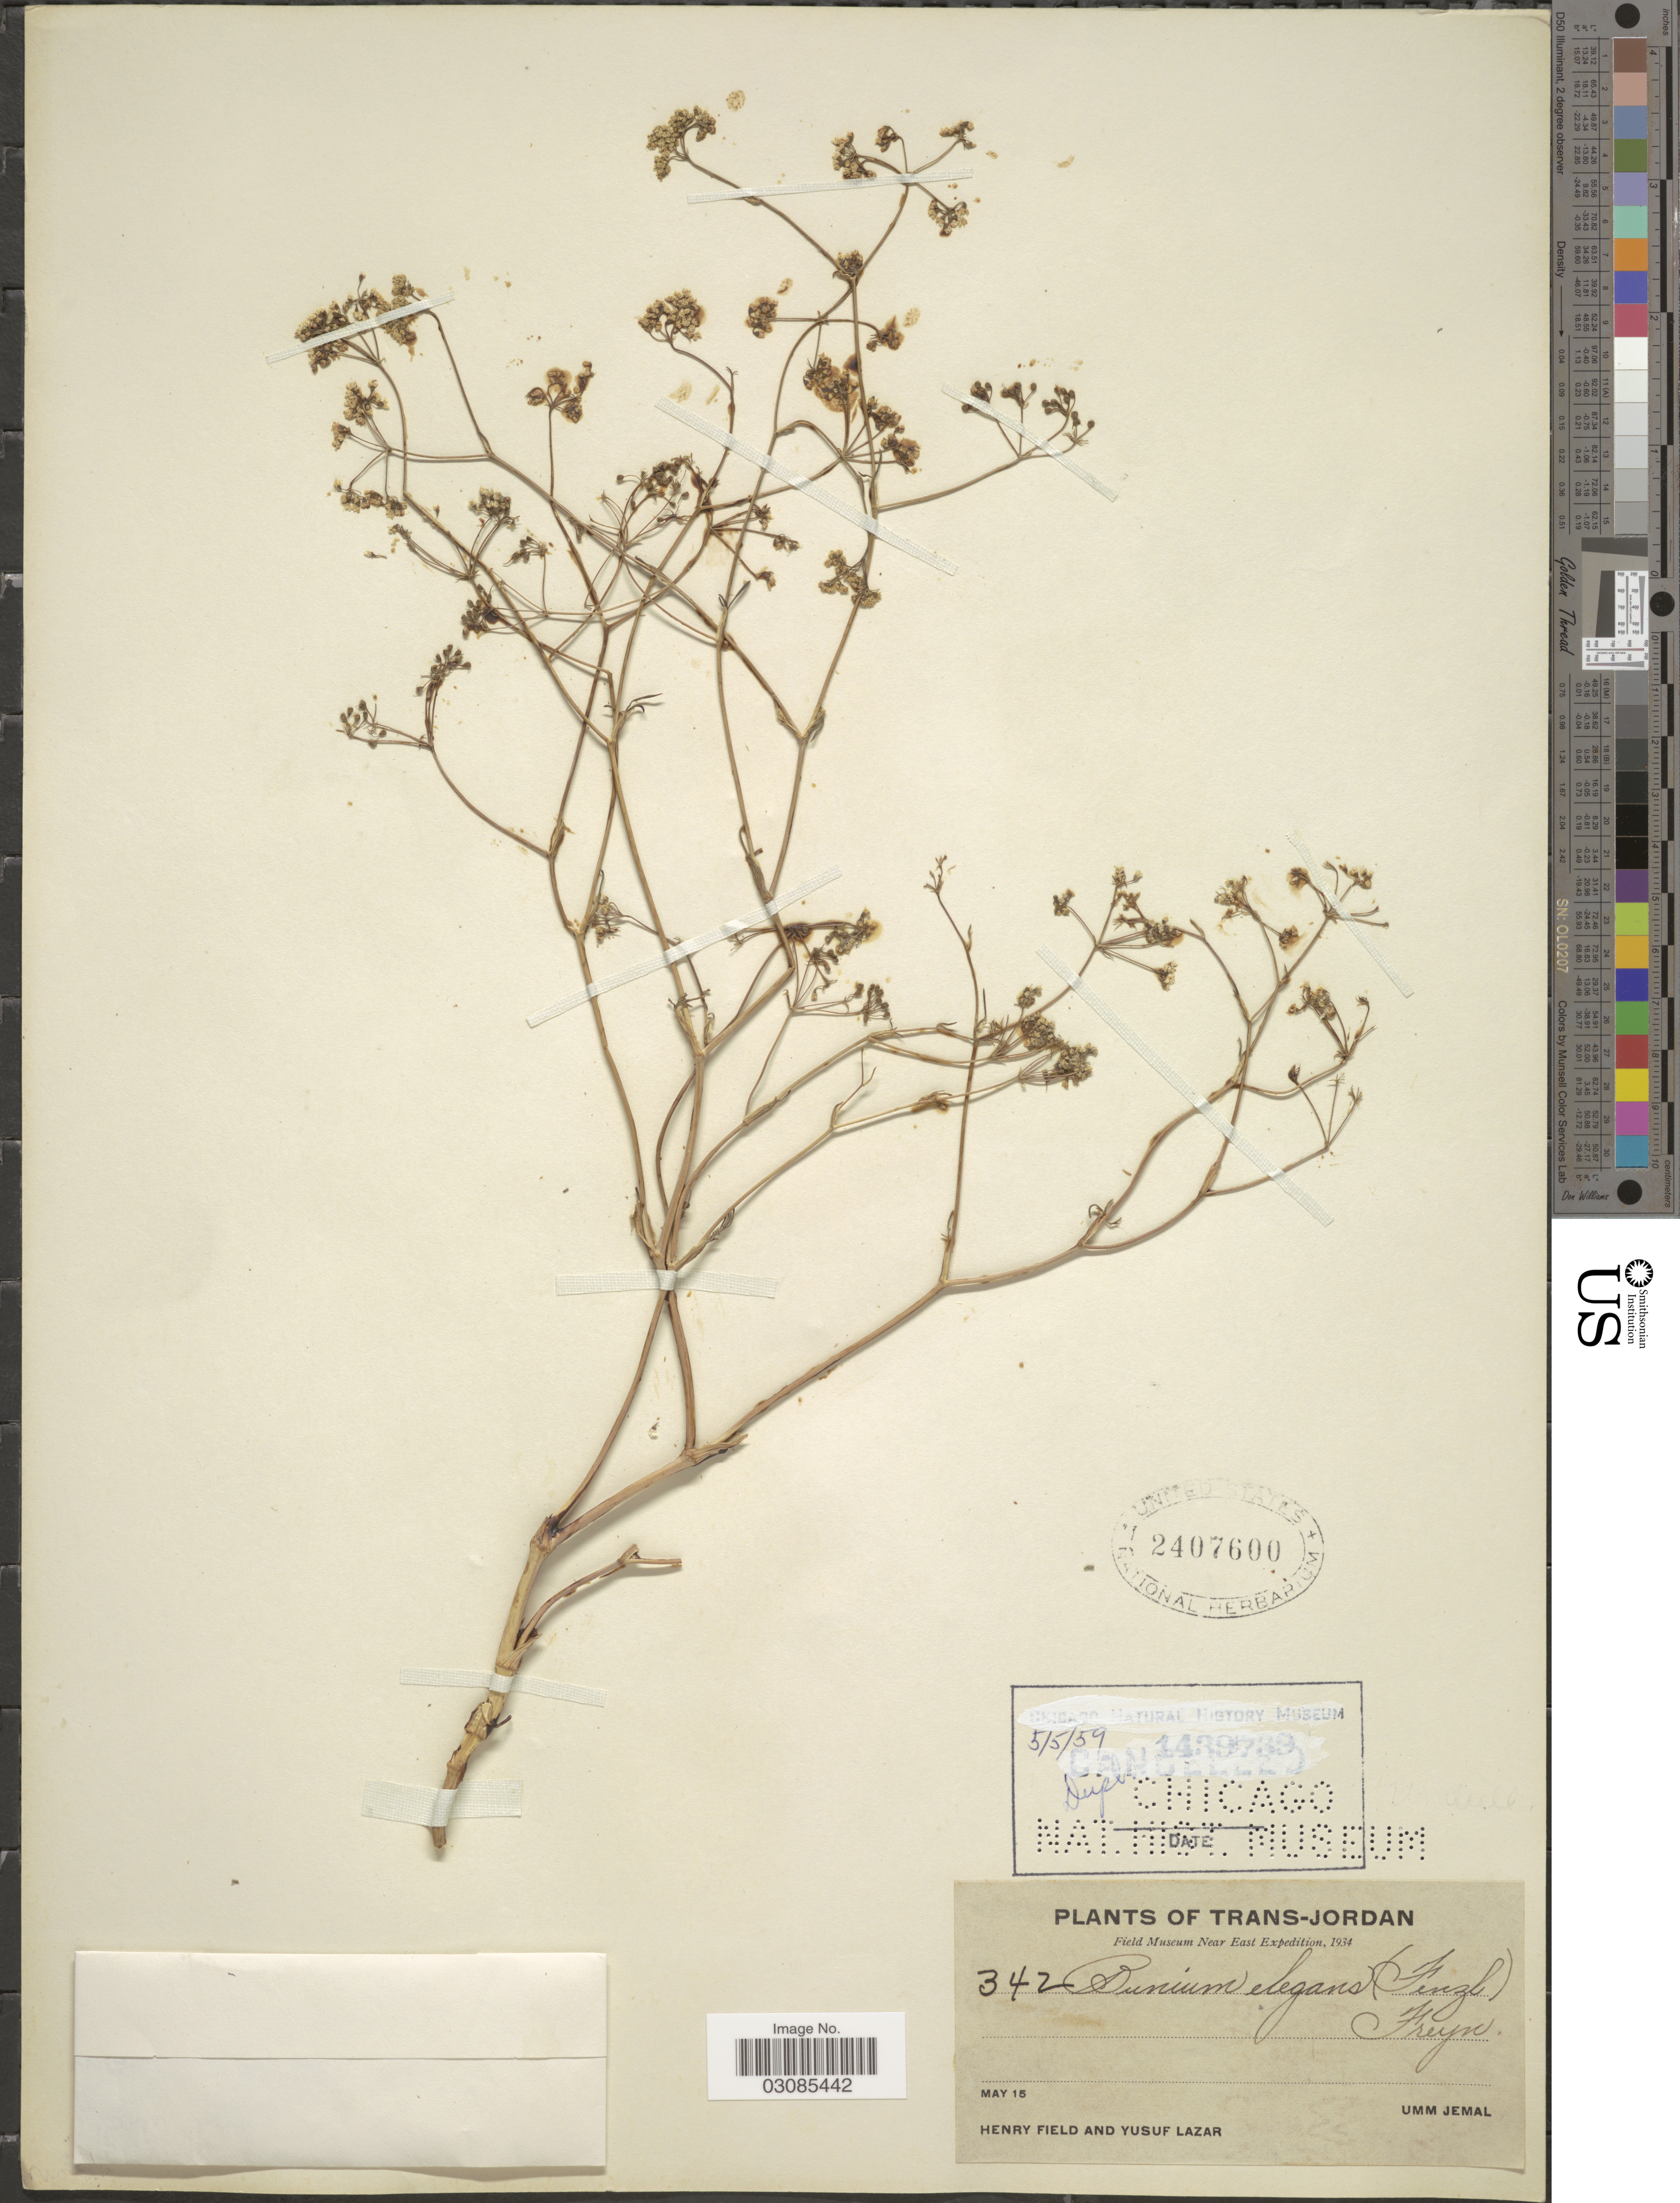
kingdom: Plantae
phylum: Tracheophyta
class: Magnoliopsida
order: Apiales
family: Apiaceae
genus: Bunium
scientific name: Bunium elegans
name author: (Fenzl) Freyn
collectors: H. Field & Y. Lazar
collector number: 342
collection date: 1934-05-15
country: Jordan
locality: Trans-Jordan. Umm Jemal.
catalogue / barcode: US 2407600